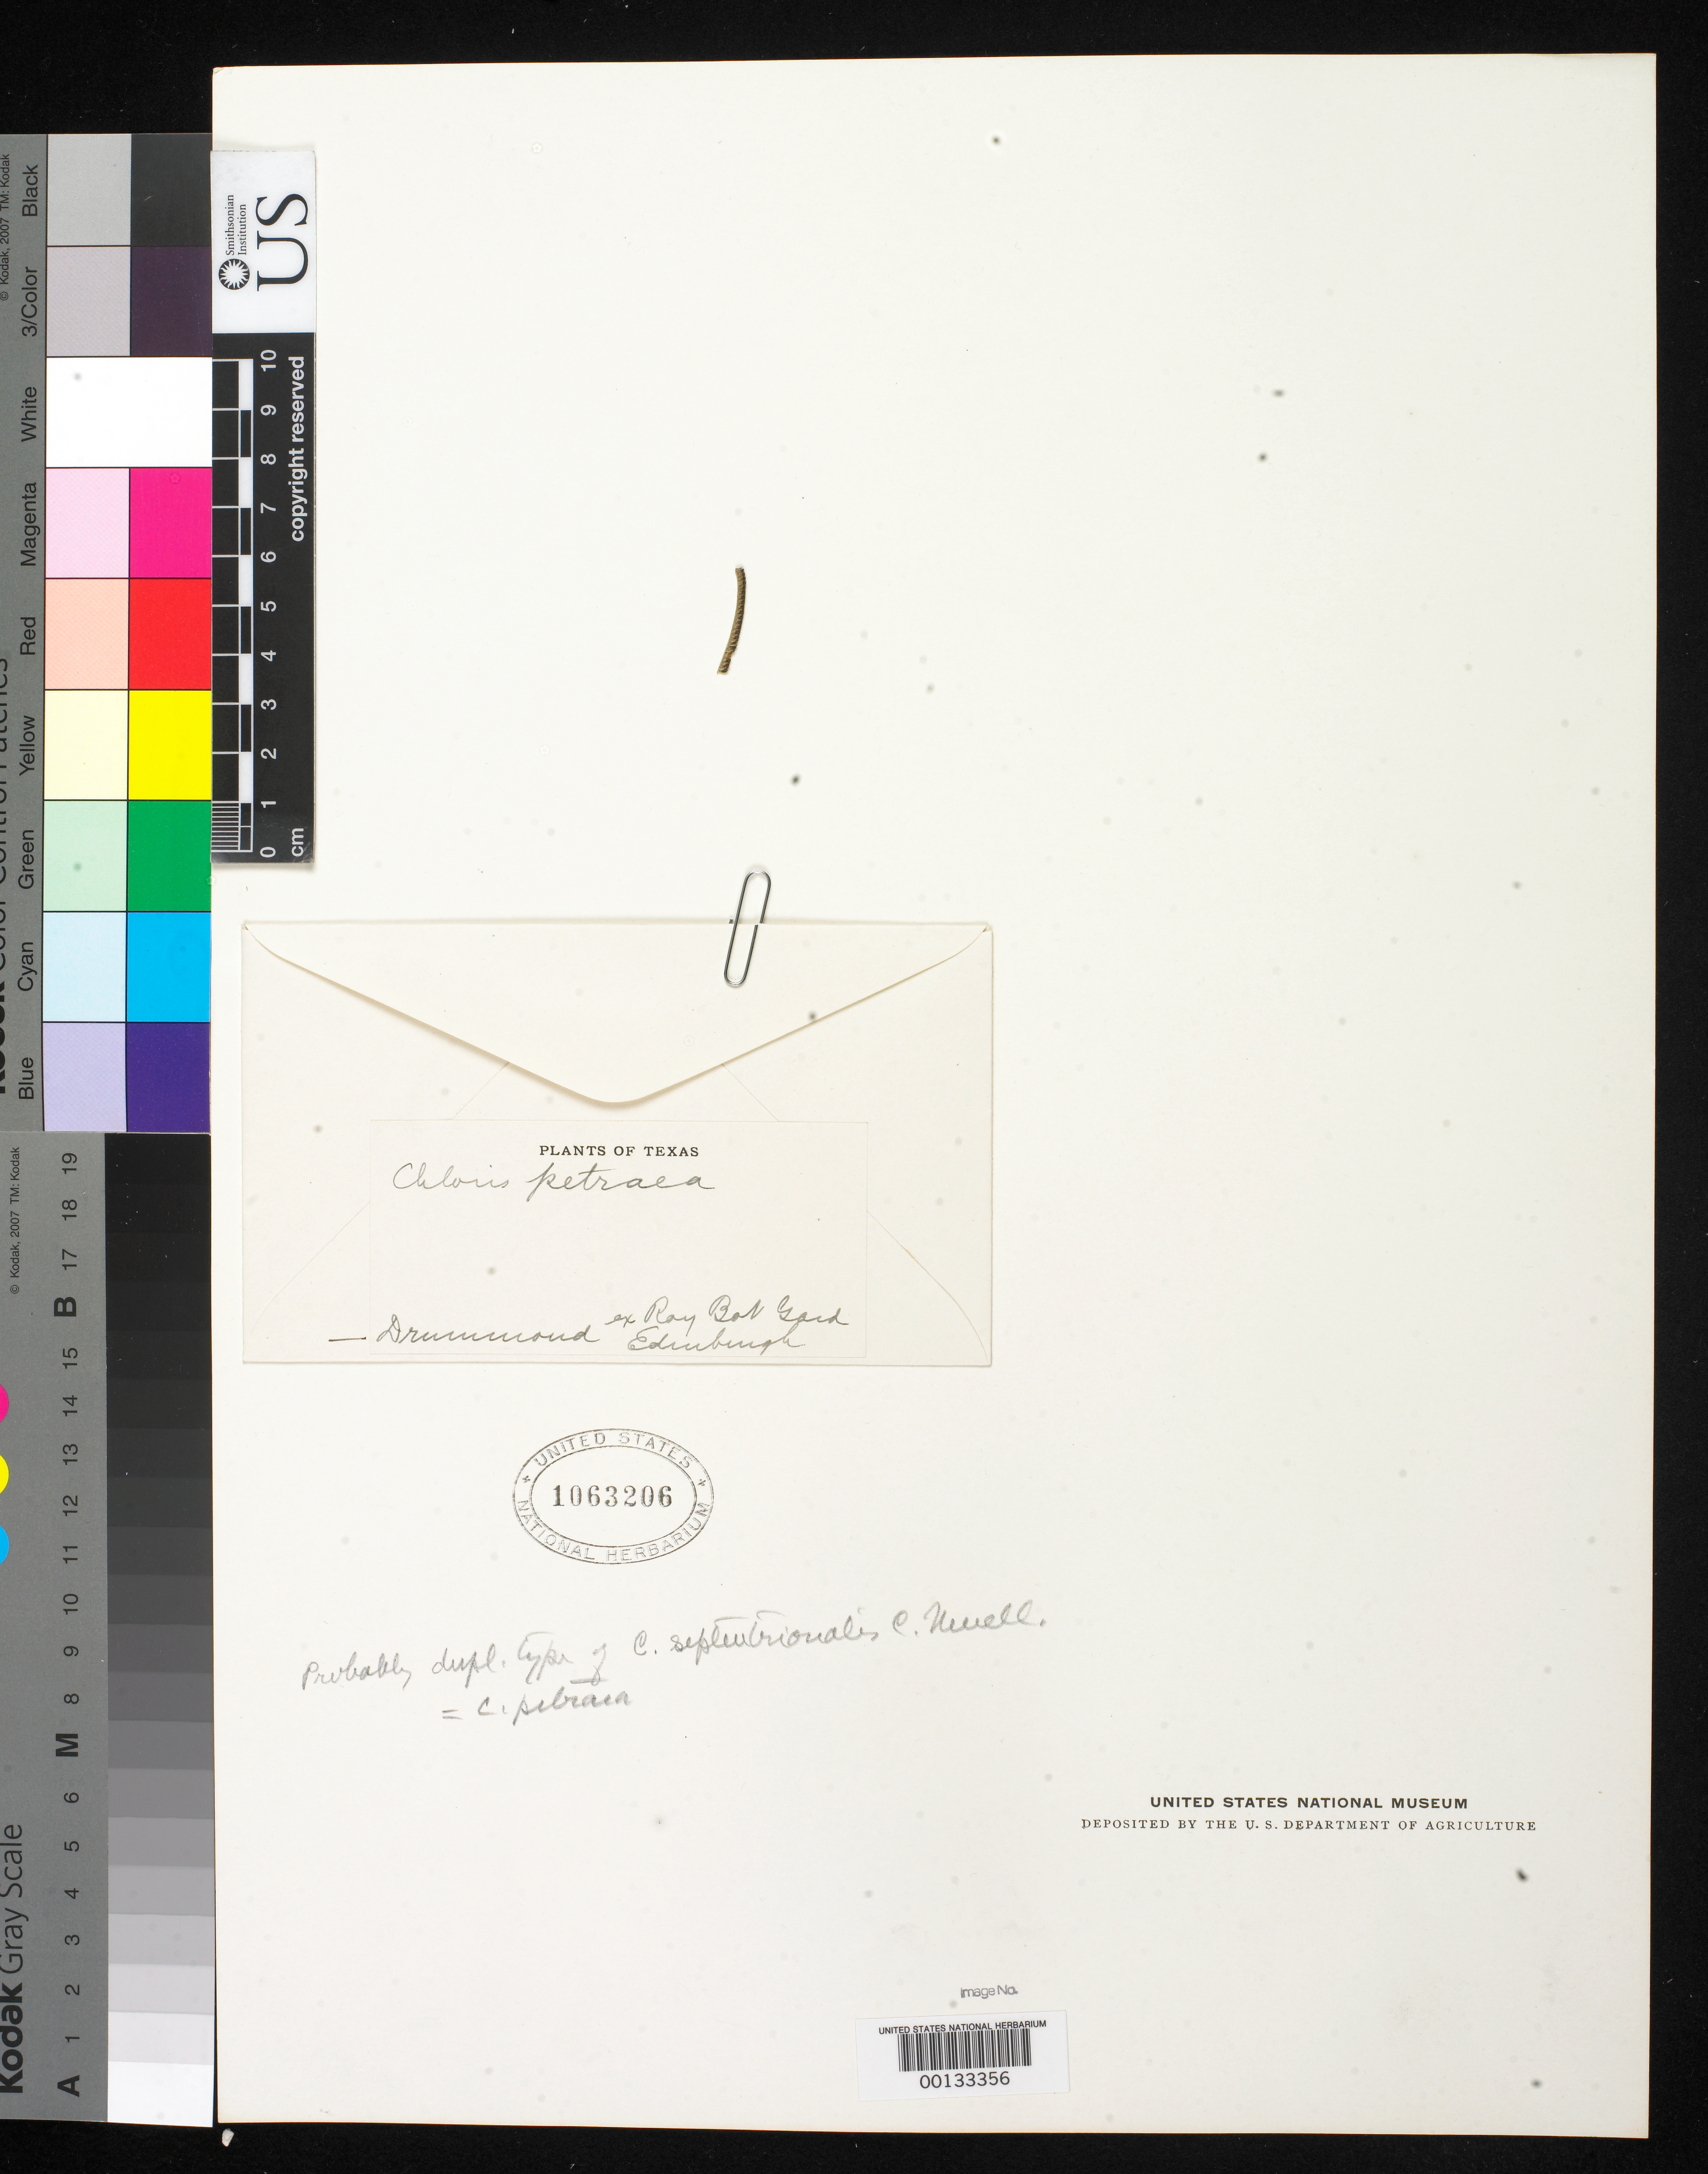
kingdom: Plantae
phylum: Tracheophyta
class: Liliopsida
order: Poales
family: Poaceae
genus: Chloris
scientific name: Chloris septentrionalis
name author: Müll. Hal.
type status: Type Fragment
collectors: T. Drummond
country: United States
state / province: Texas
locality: Rio Brazos.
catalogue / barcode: US 1063206